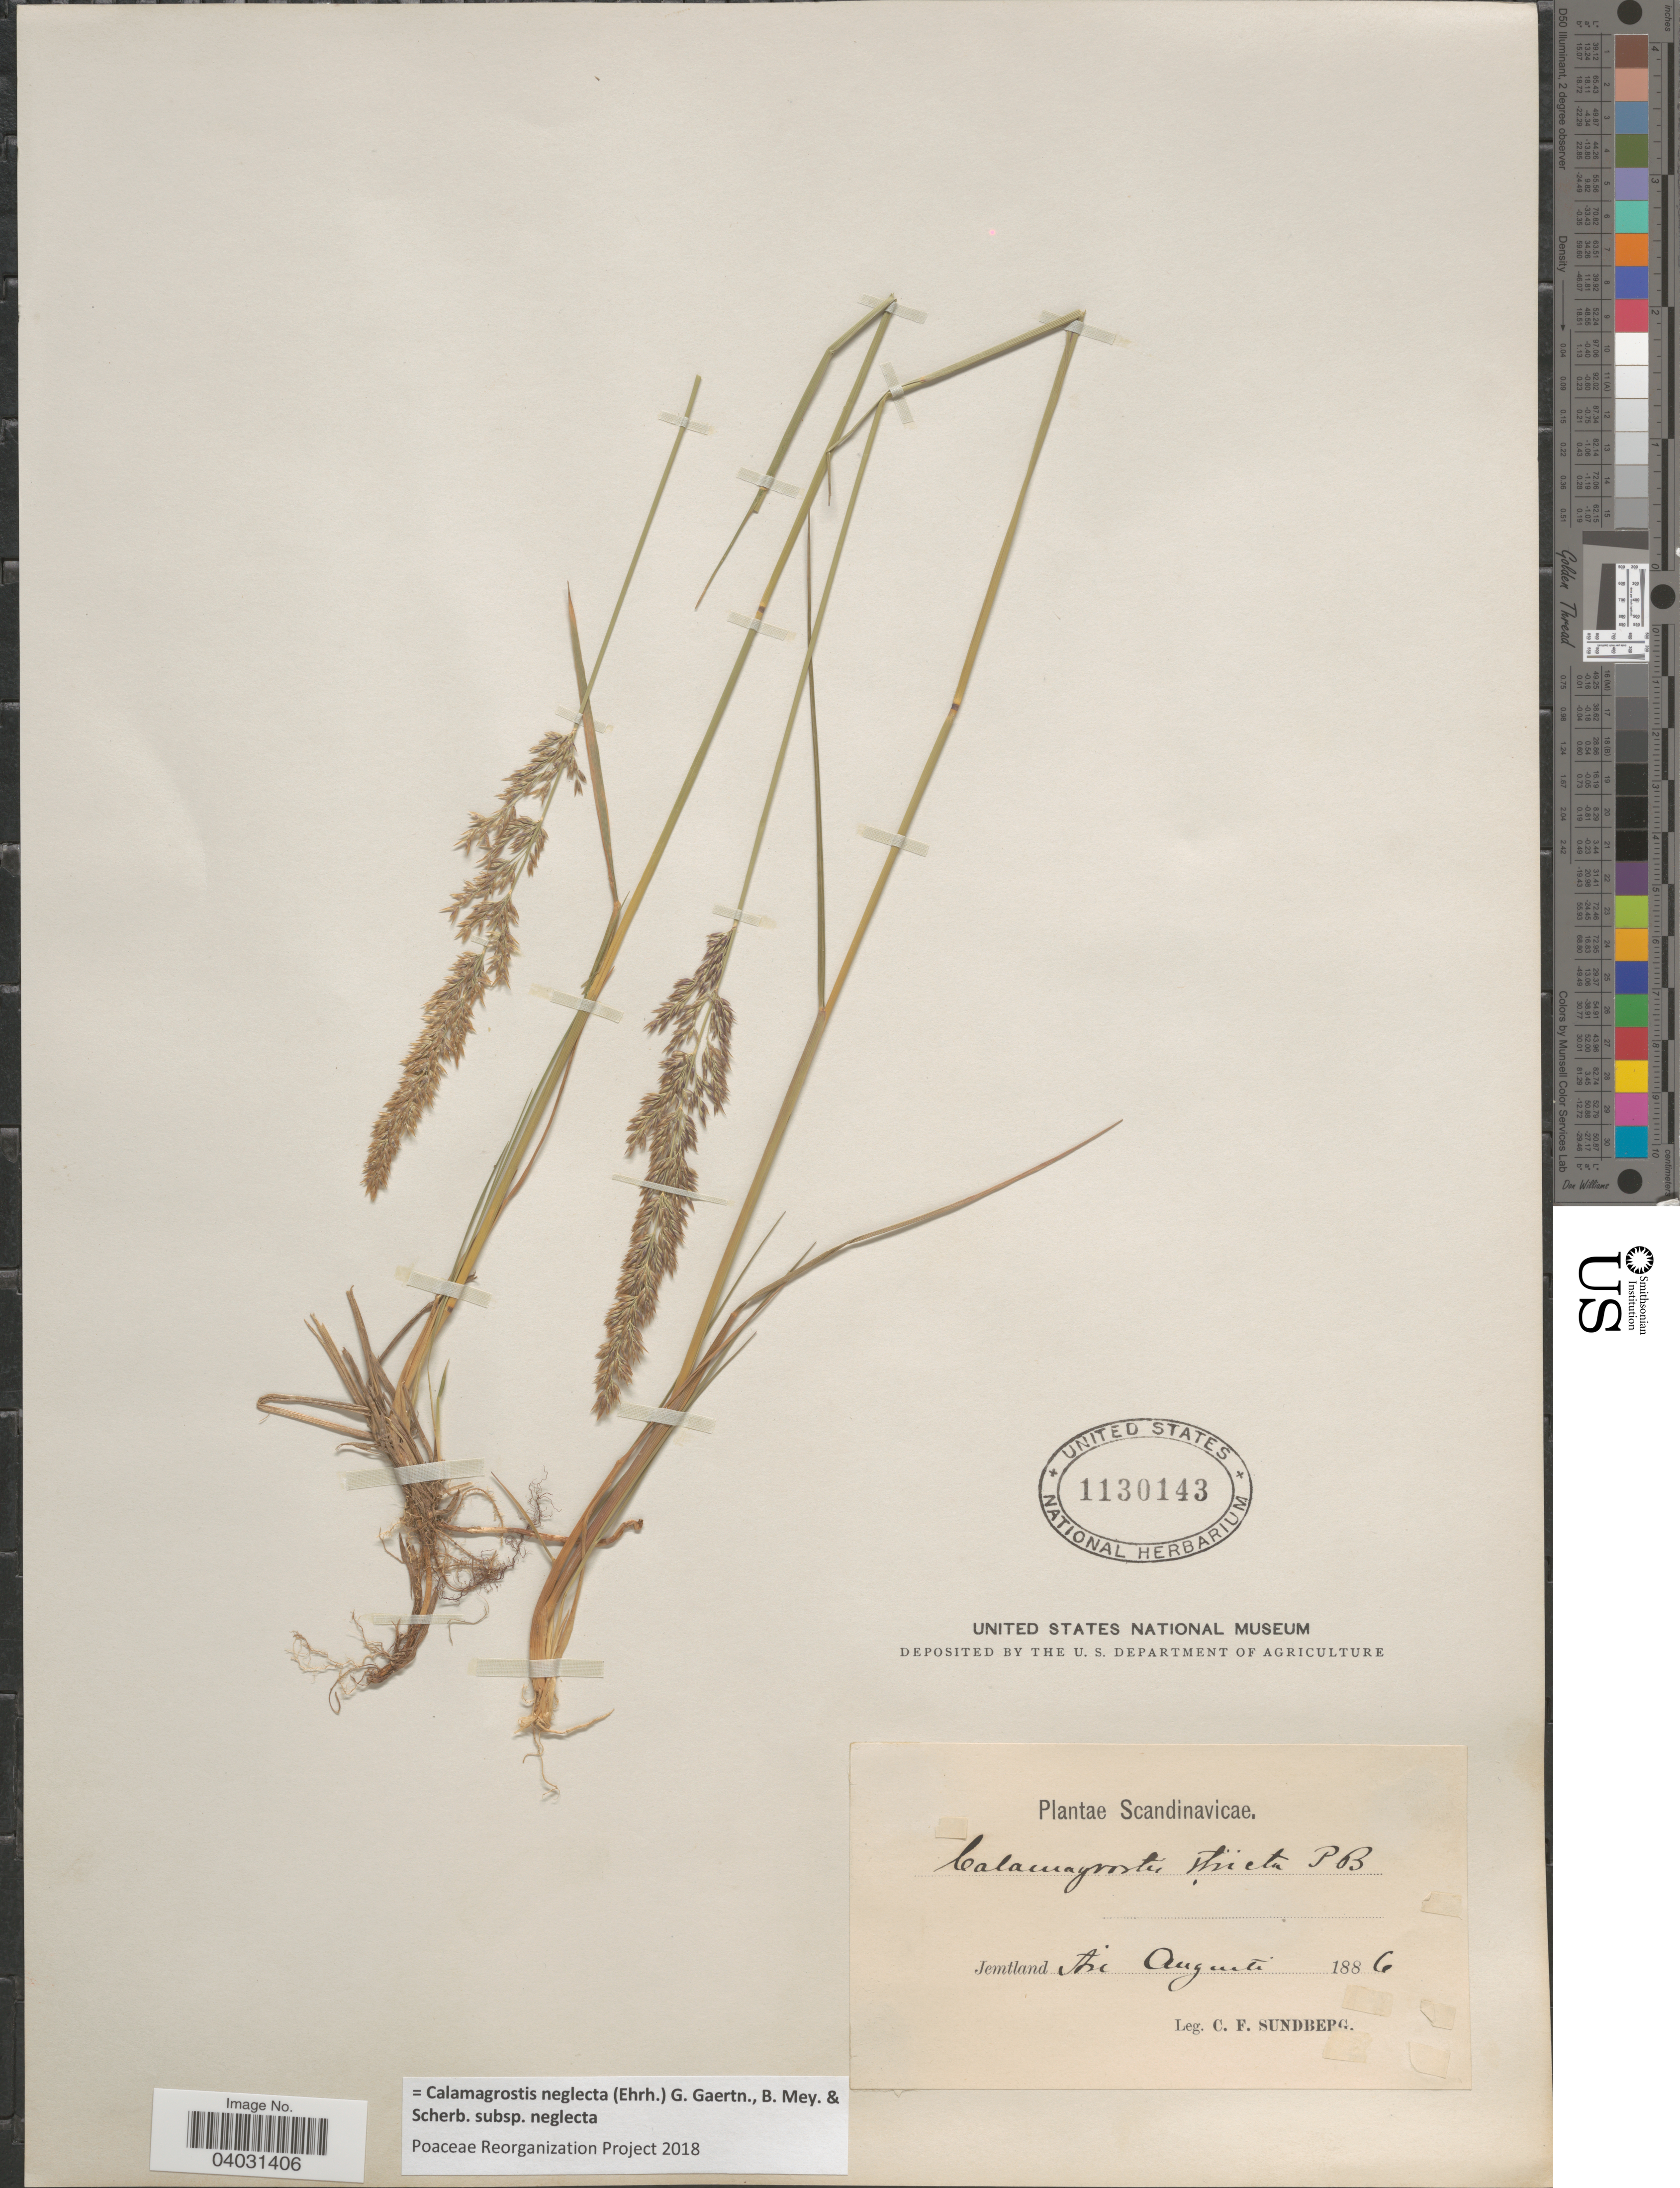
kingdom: Plantae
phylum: Tracheophyta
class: Liliopsida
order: Poales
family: Poaceae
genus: Calamagrostis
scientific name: Calamagrostis neglecta subsp. neglecta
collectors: C. F. Sundberg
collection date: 1886-08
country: Sweden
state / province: Jämtland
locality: Scandinavicae. Jemtland Are.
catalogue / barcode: US 1130143